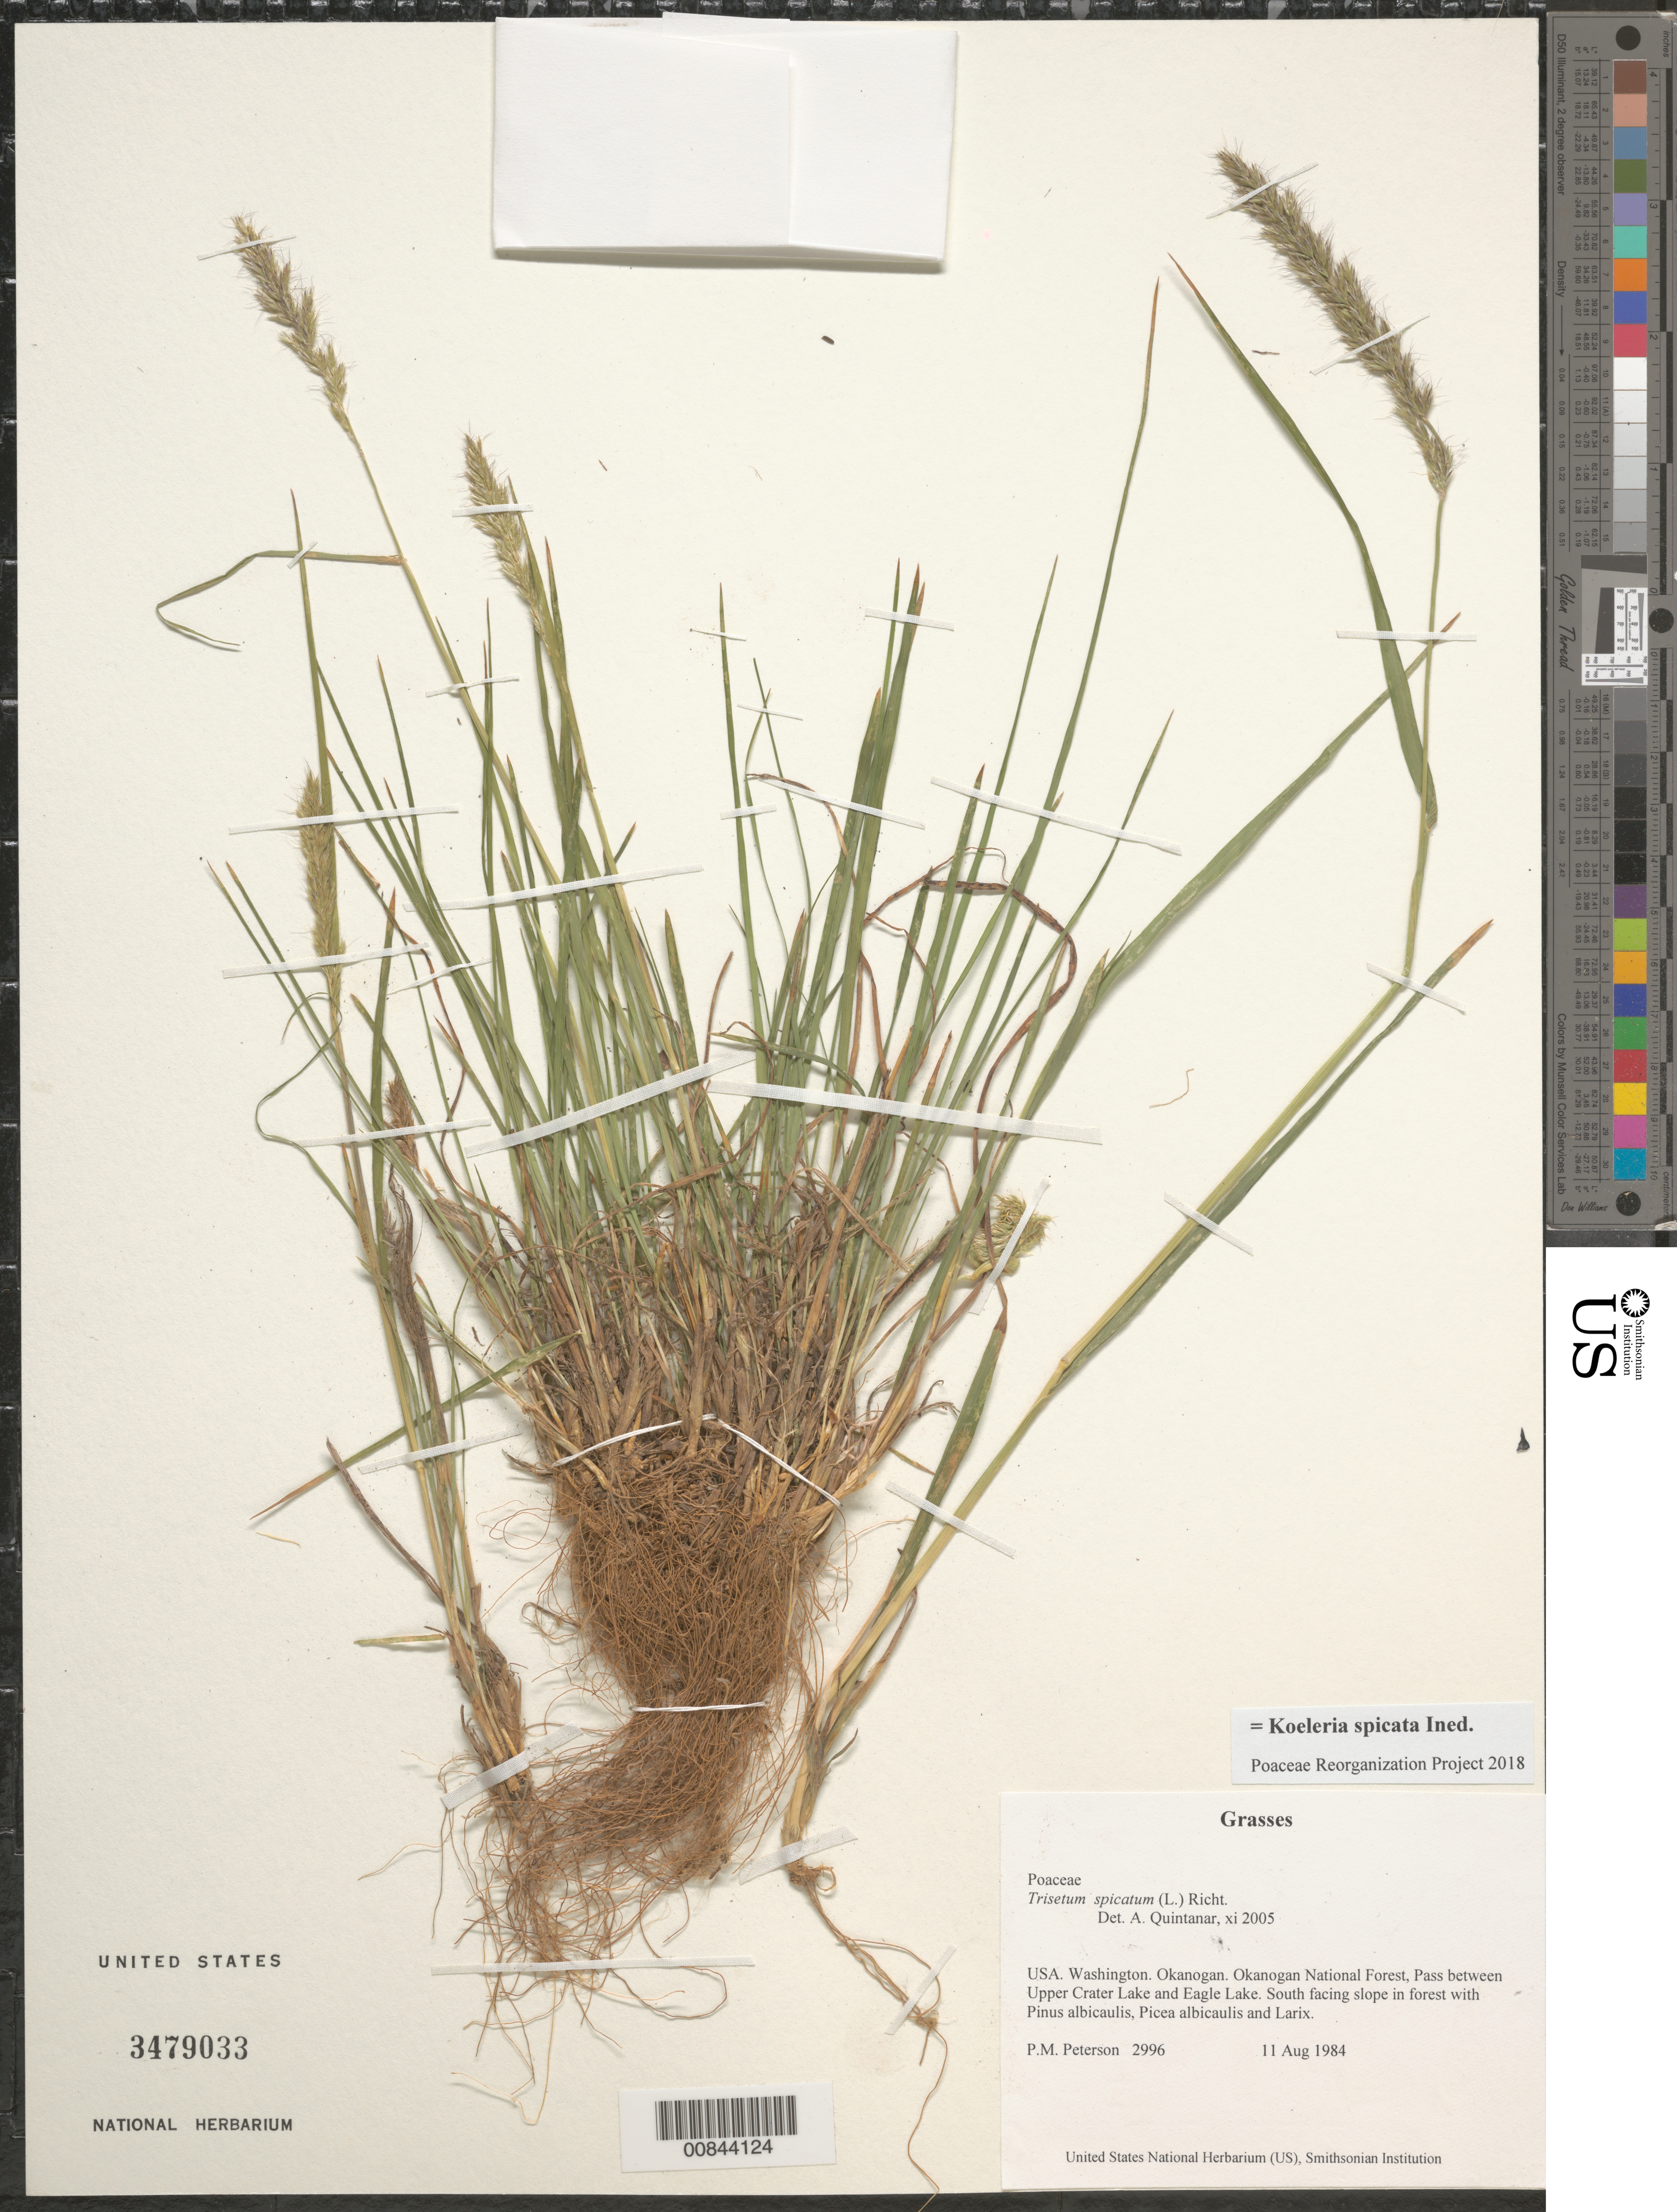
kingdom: Plantae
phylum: Tracheophyta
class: Liliopsida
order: Poales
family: Poaceae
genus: Koeleria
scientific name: Koeleria spicata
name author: (L.) Barberá et al.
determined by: Poaceae Reorganization Project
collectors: P. M. Peterson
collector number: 02996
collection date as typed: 11 Aug 1984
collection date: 1984-08-11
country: United States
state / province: Washington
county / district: Okanogan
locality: Okanogan National Forest, Pass between Upper Crater Lake and Eagle Lake.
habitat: South facing slope in forest with Pinus albicaulis, Picea albicaulis and Larix.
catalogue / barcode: US 3479033